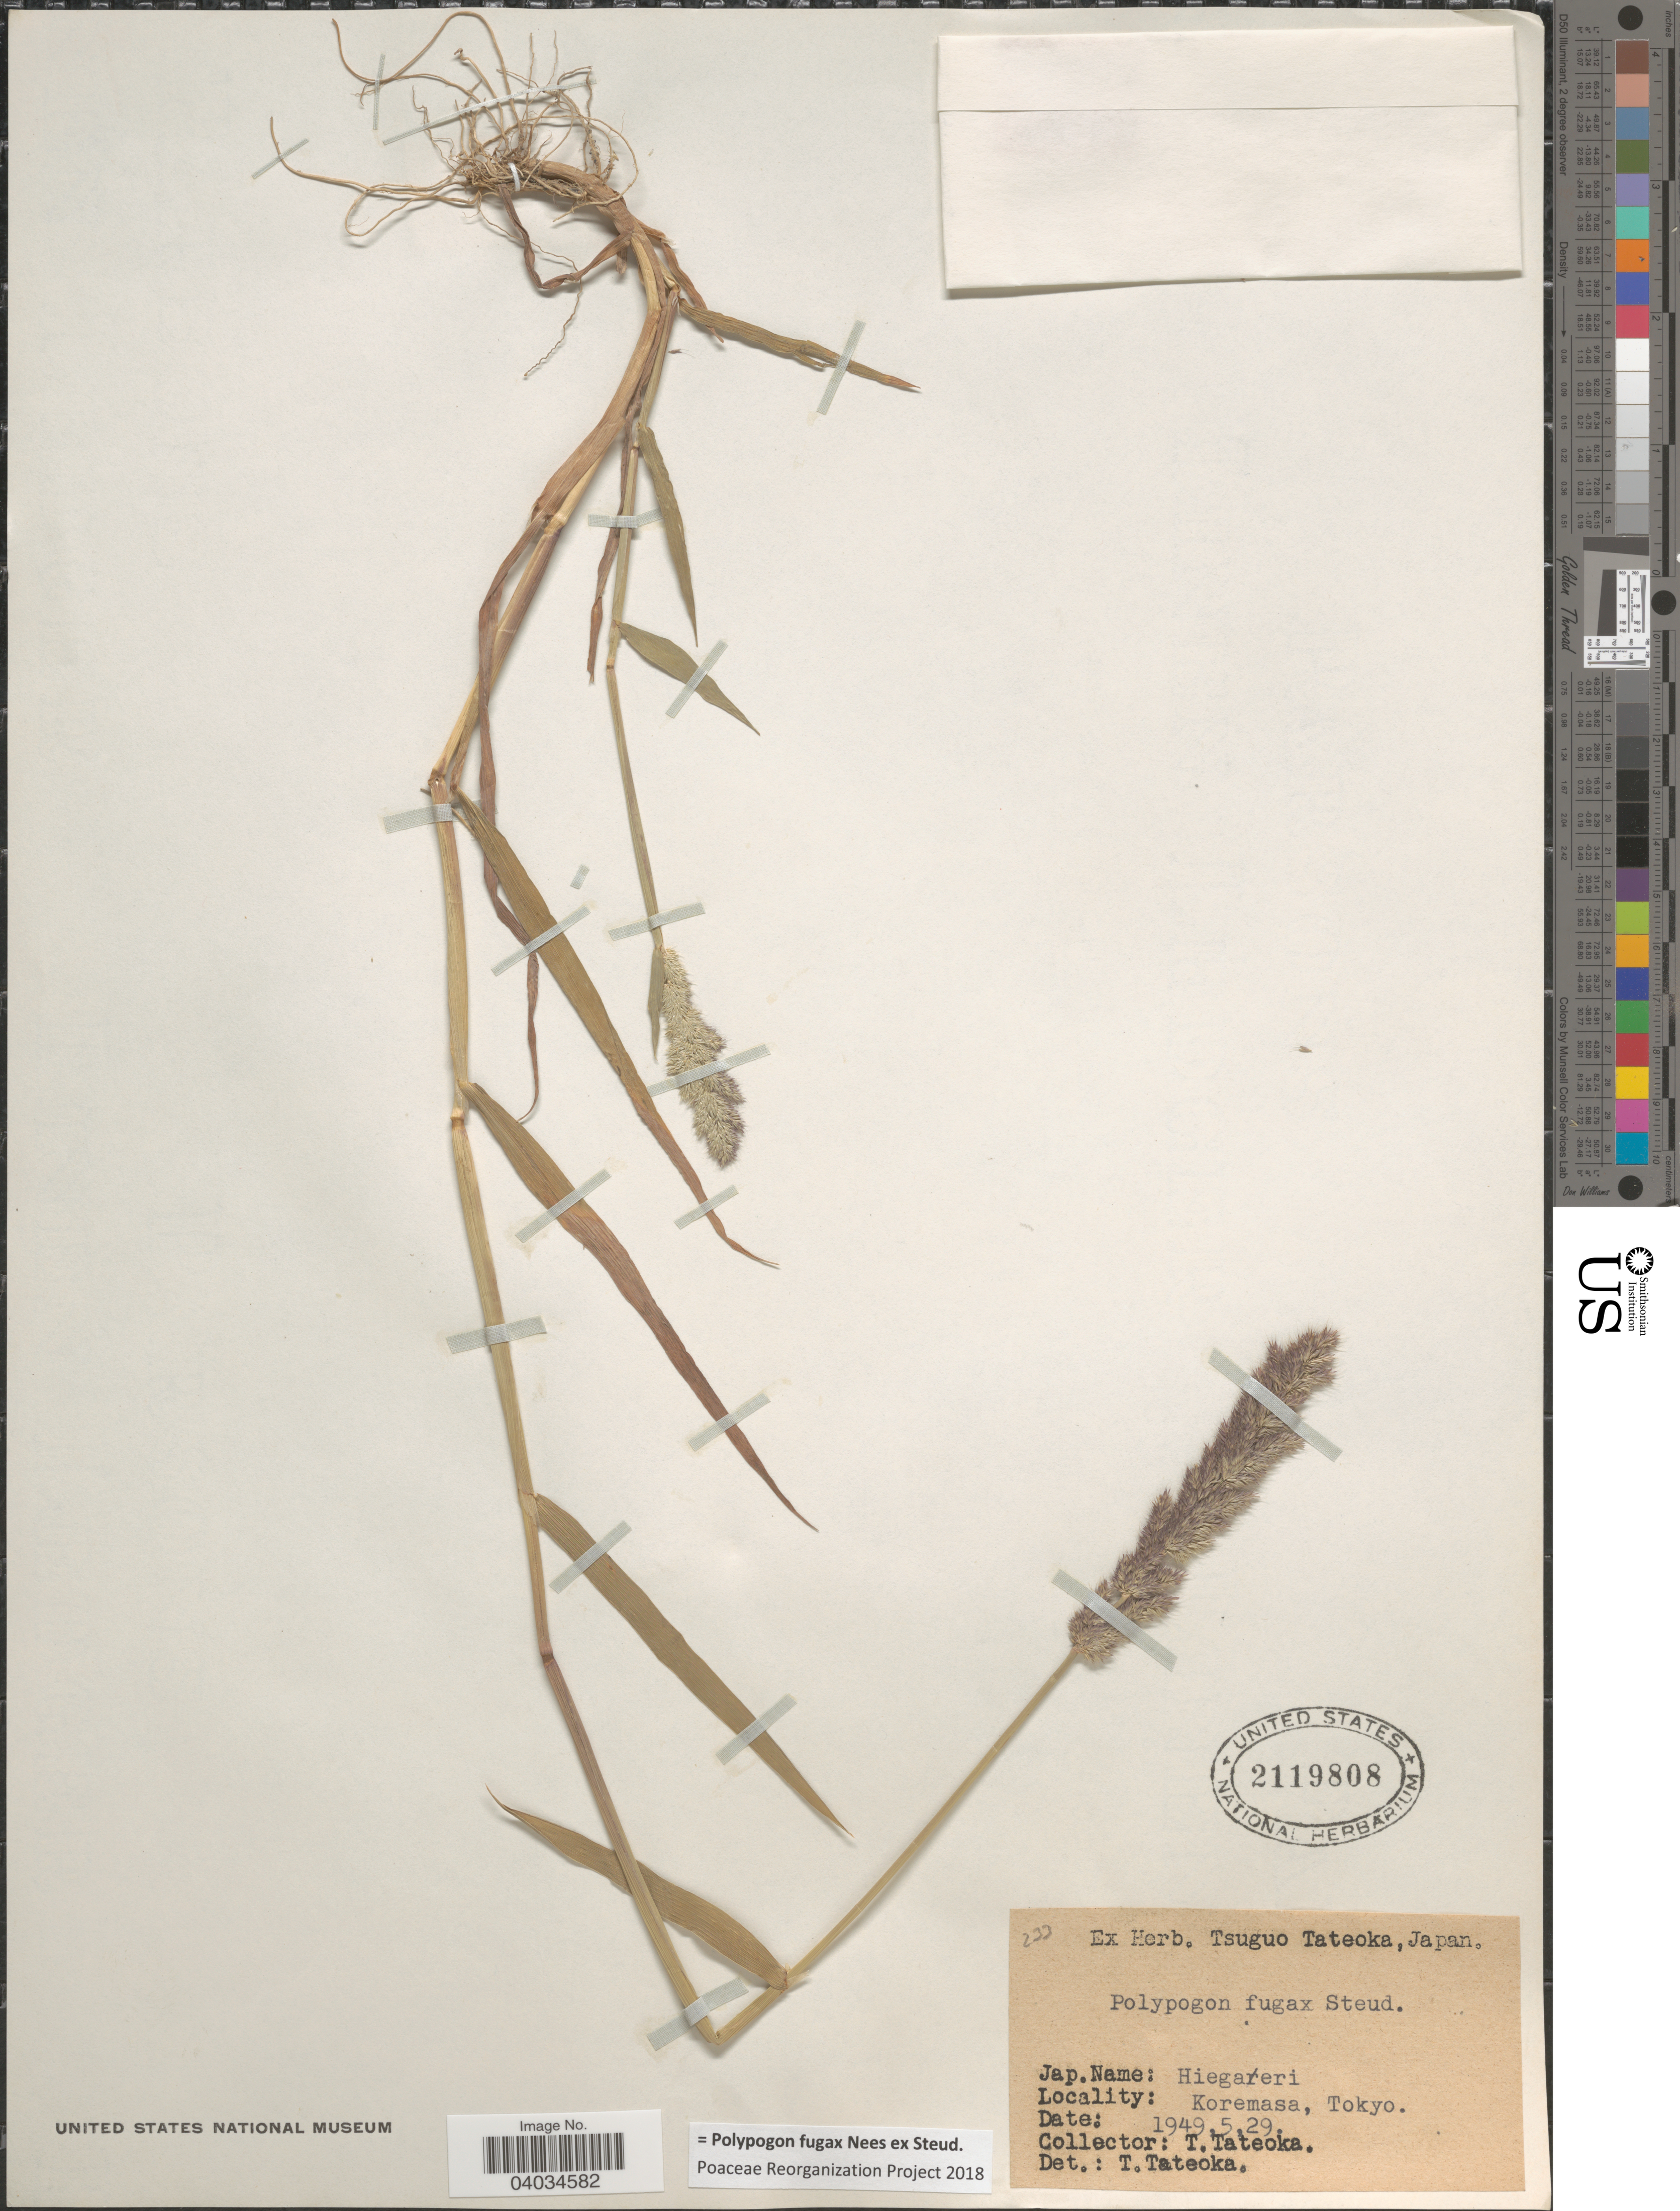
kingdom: Plantae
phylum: Tracheophyta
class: Liliopsida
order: Poales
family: Poaceae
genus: Polypogon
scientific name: Polypogon fugax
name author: Nees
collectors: T. Tateoka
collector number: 233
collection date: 1949-05-29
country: Japan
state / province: Tokyo, Federal City of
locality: Koremasa, Tokyo.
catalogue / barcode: US 2119808